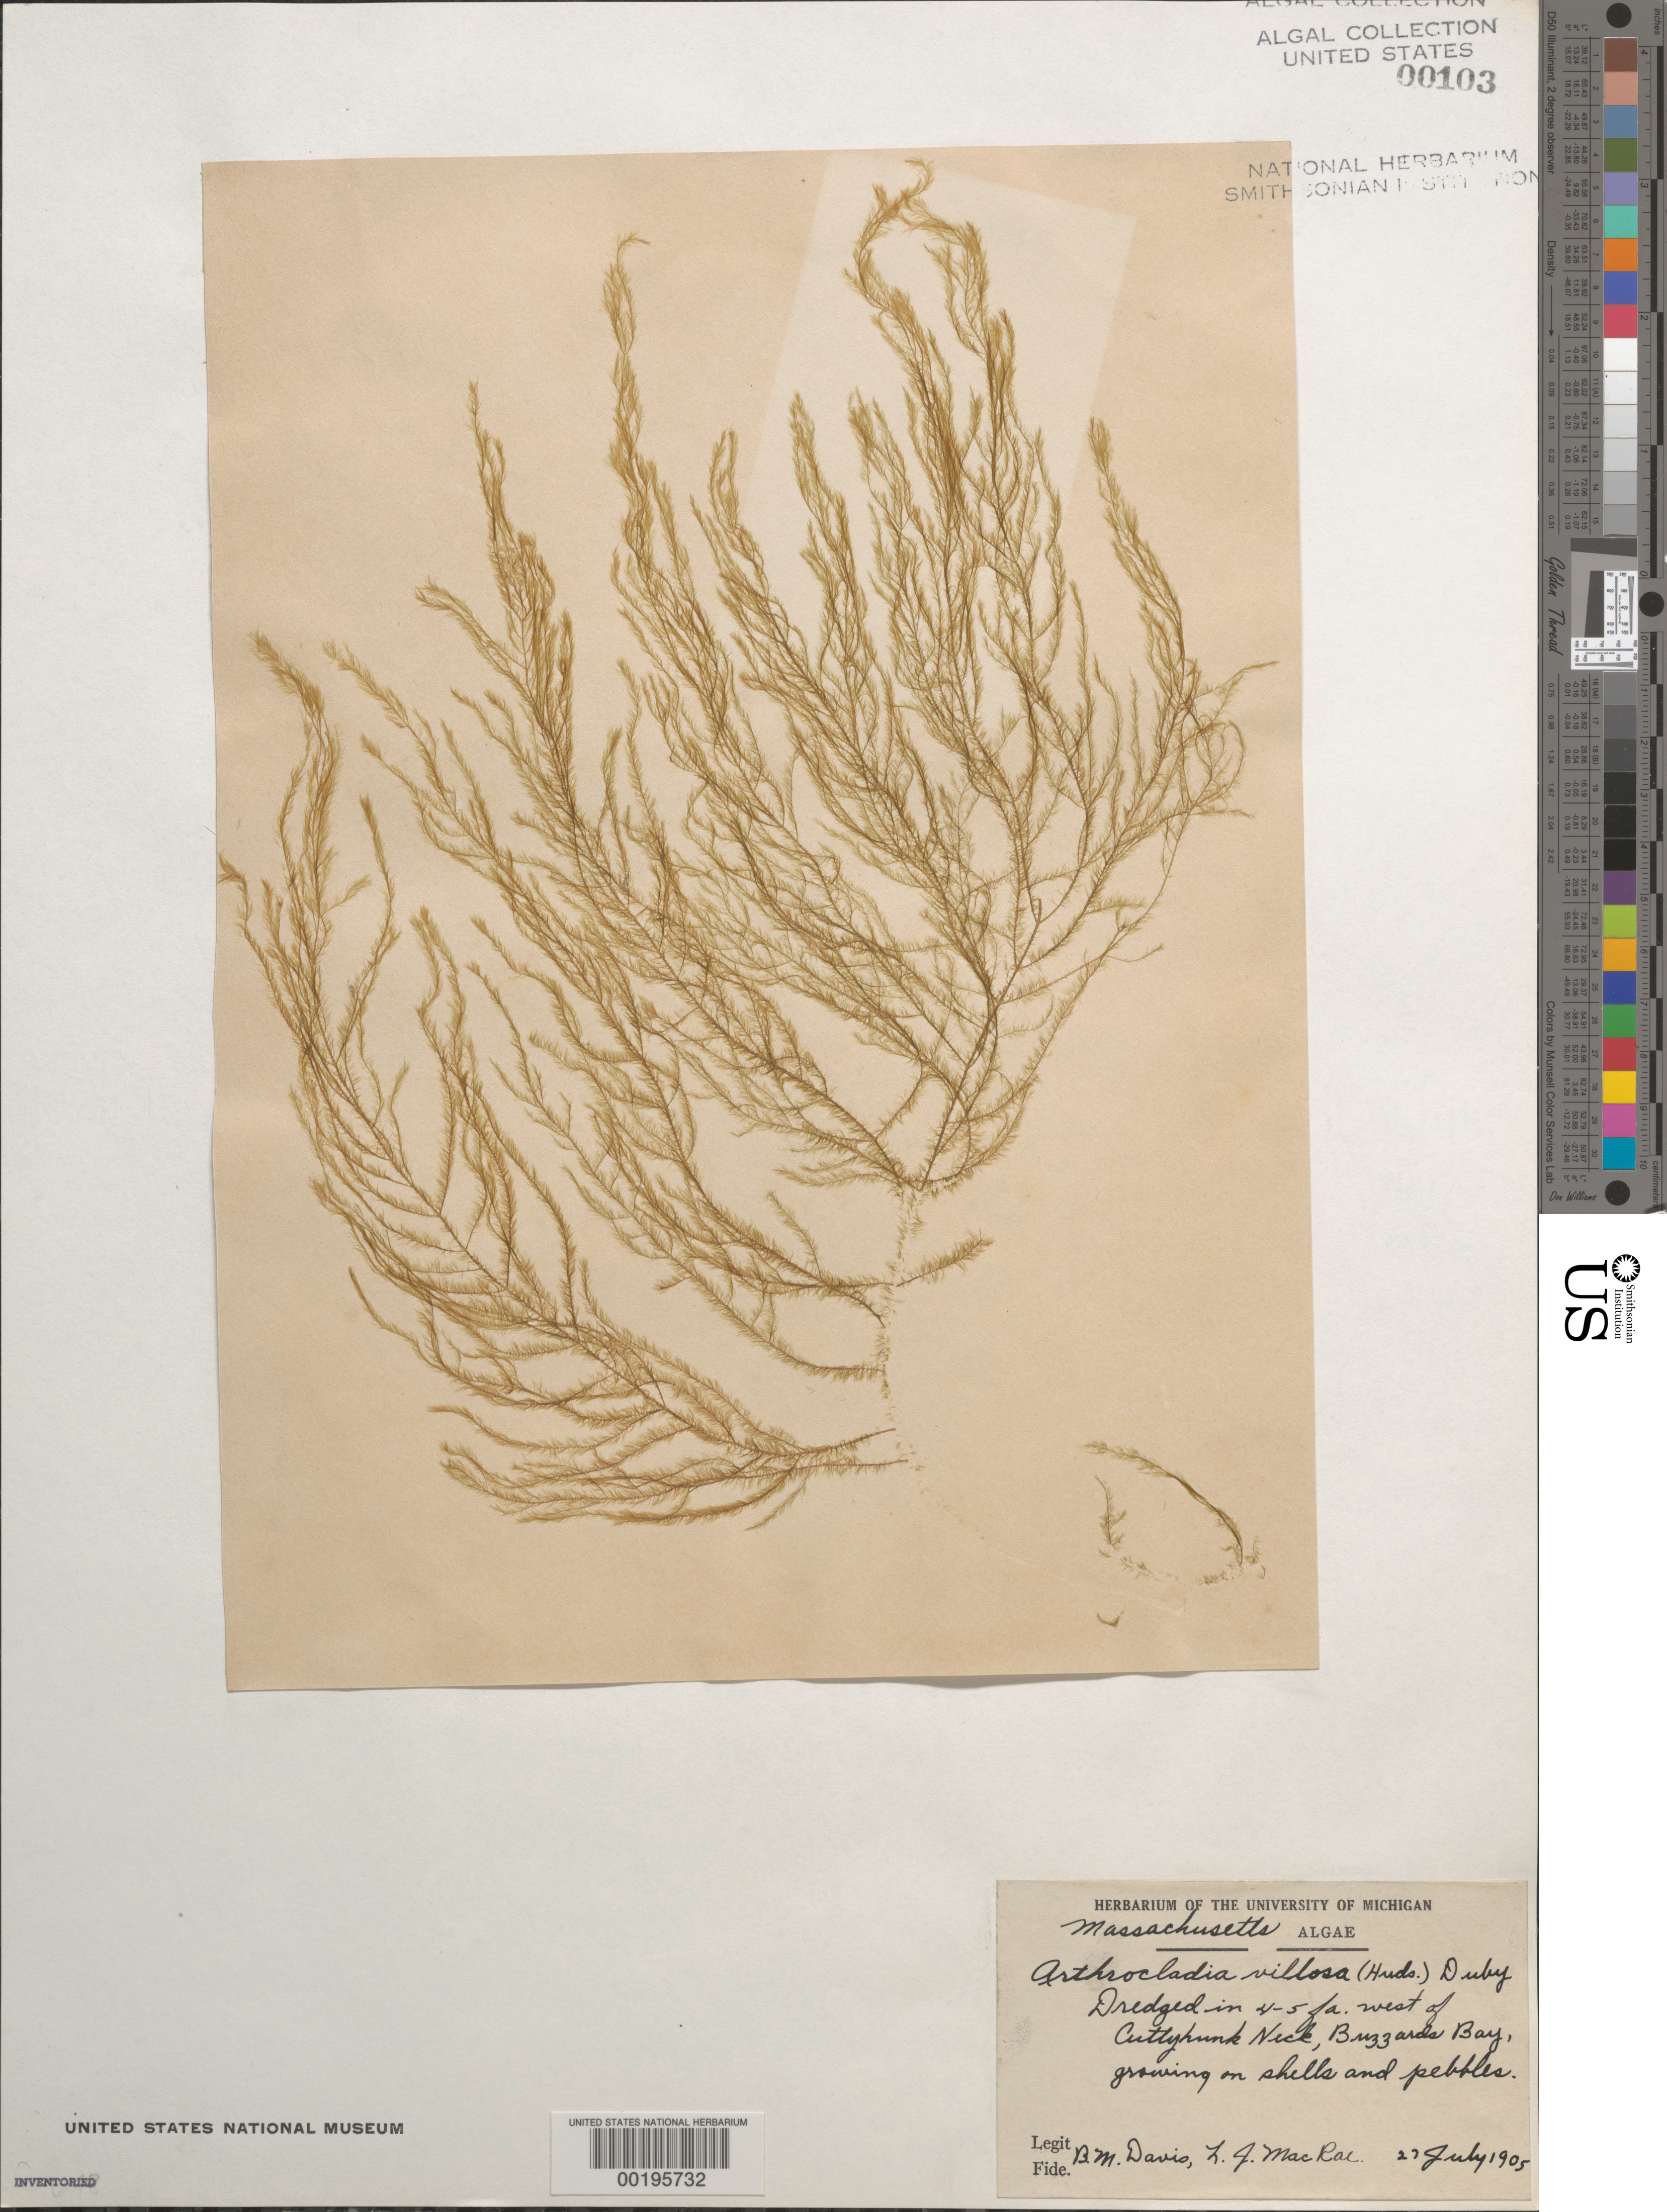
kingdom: Chromista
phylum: Ochrophyta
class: Phaeophyceae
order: Desmarestiales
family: Arthrocladiaceae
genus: Arthrocladia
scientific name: Arthrocladia villosa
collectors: B. Davis & L. Macrae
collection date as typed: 27 Jul 1905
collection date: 1905-07-27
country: United States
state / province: Massachusetts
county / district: Dukes County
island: Elizabeth Islands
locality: Buzzards Bay, west of Cuttyhunk Neck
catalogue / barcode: US 103